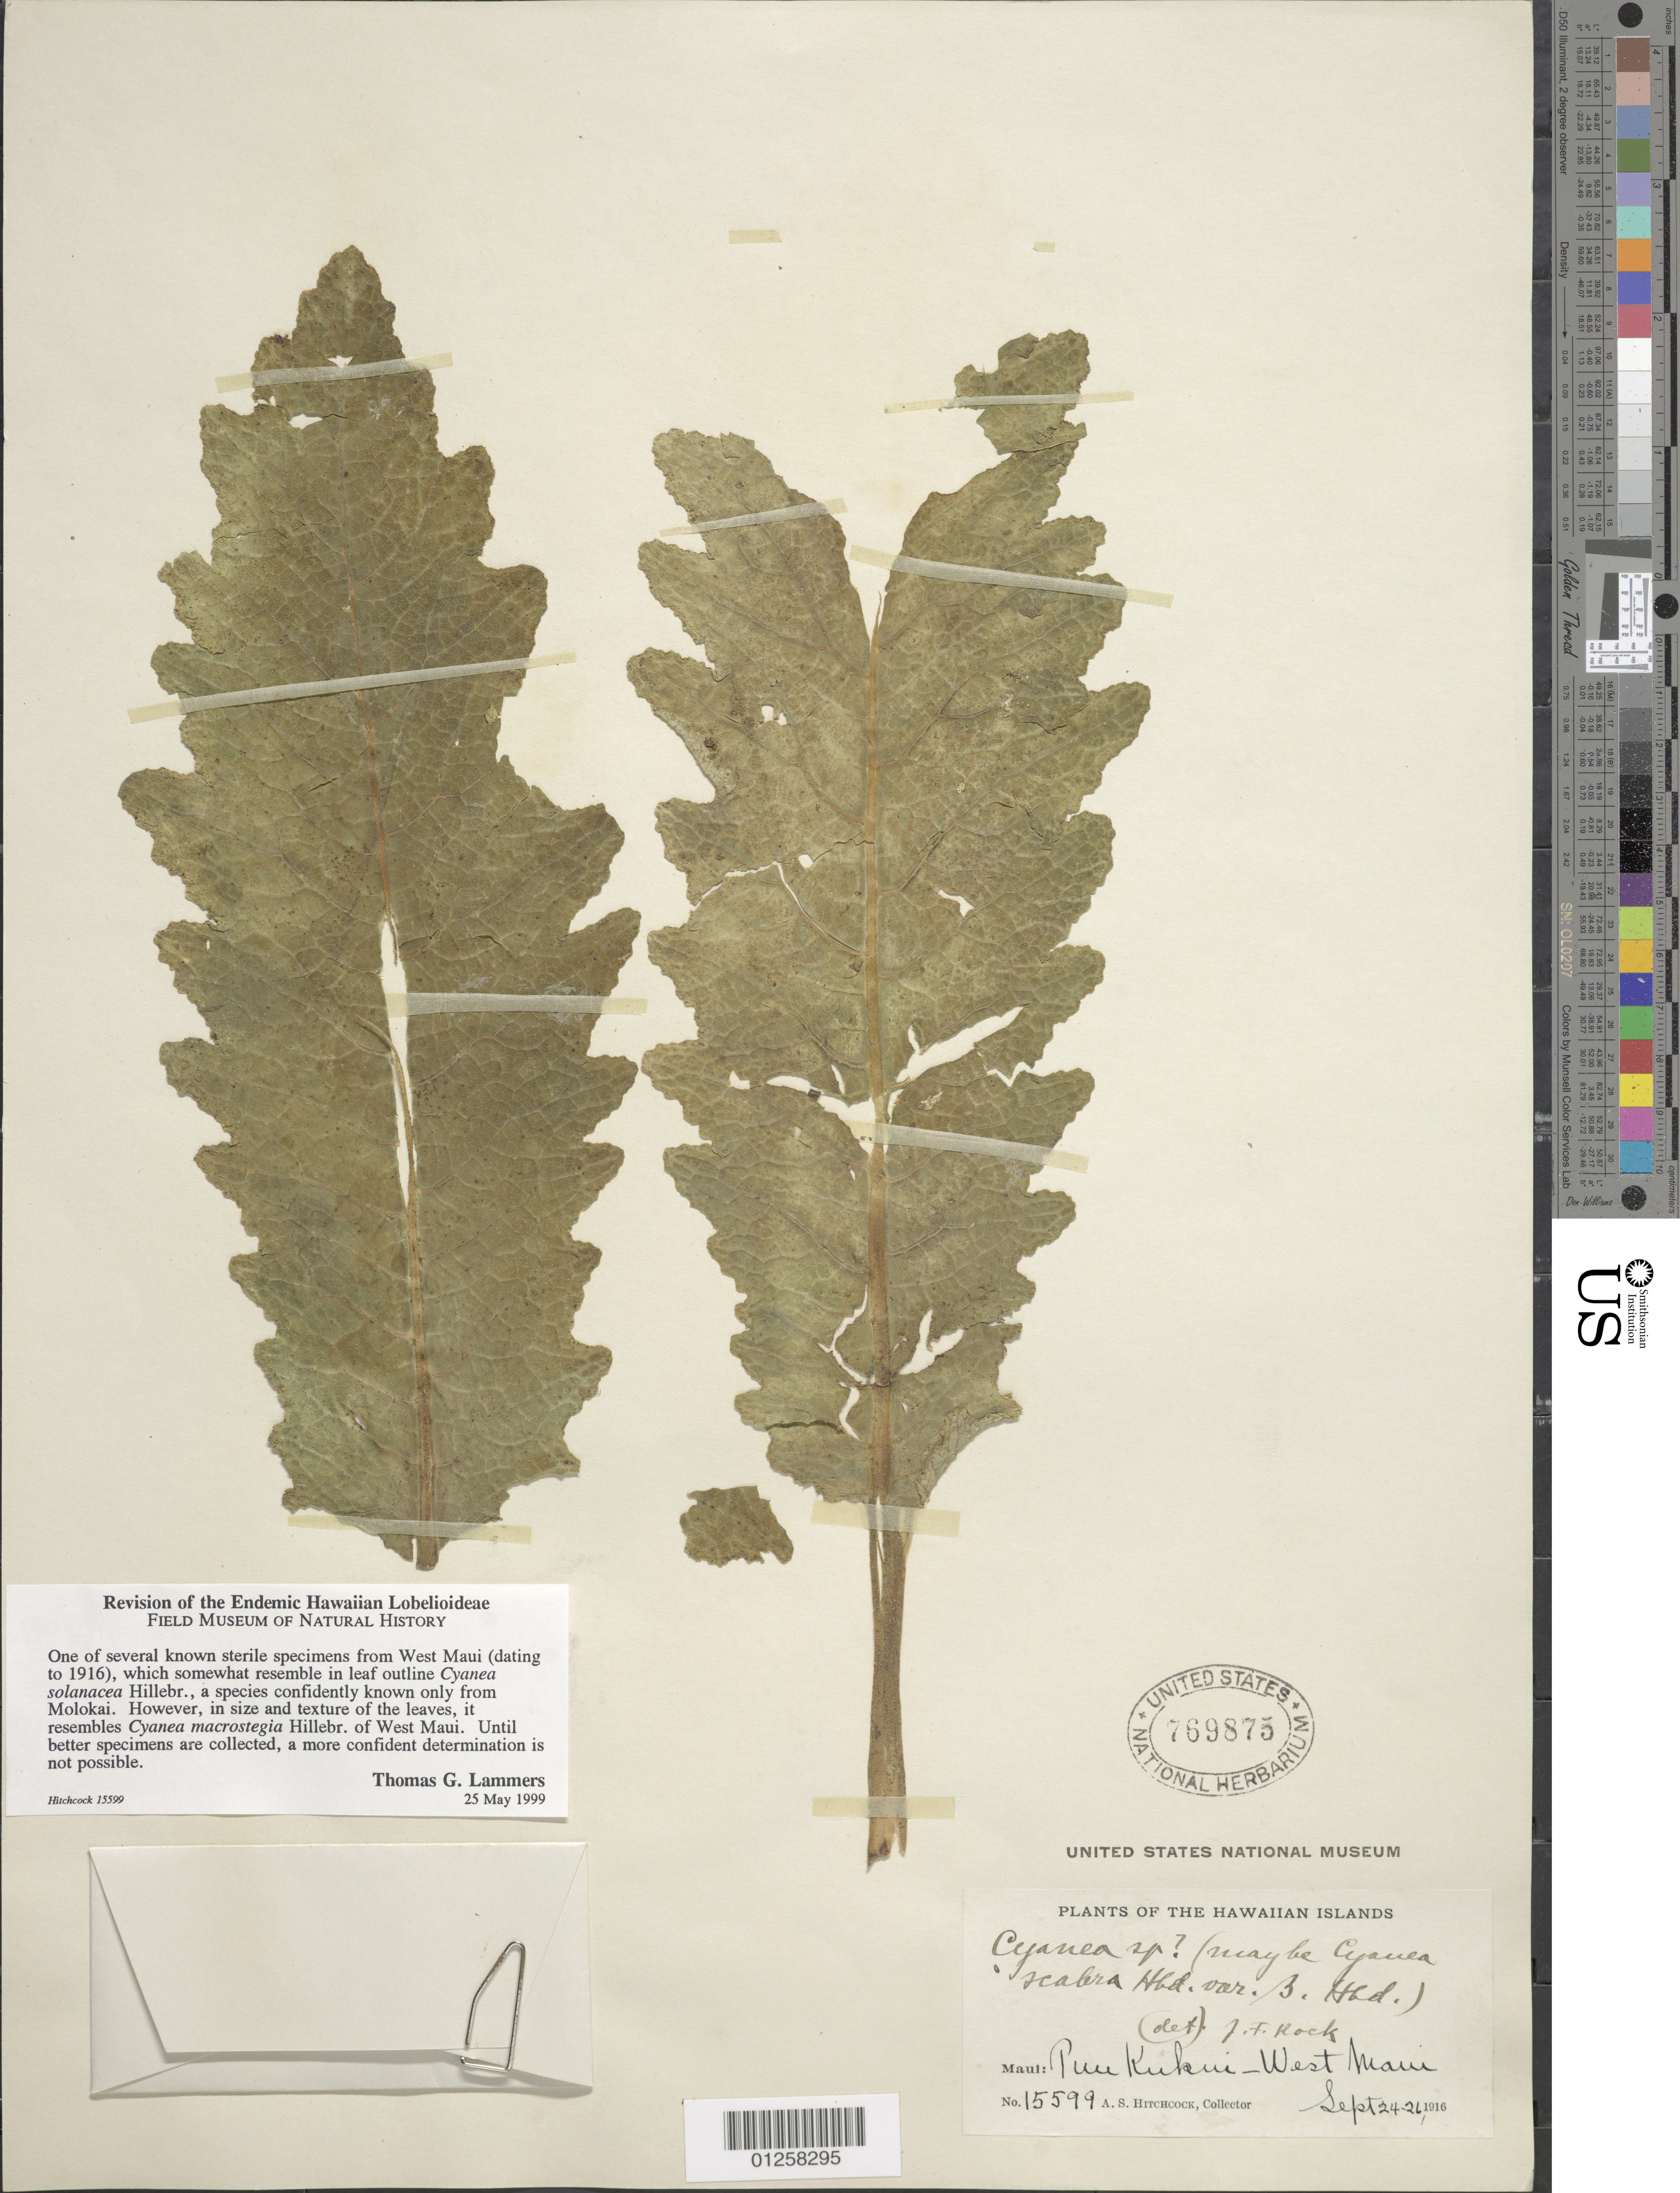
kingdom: Plantae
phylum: Tracheophyta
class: Magnoliopsida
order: Asterales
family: Campanulaceae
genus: Cyanea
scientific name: Cyanea sp.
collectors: A. S. Hitchcock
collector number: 15599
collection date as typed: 24 Sep 1916 to 26 Sep 1916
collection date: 1916-09-24/1916-09-26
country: United States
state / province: Hawaii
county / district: Maui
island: Maui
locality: Puu kukui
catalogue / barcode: US 769875